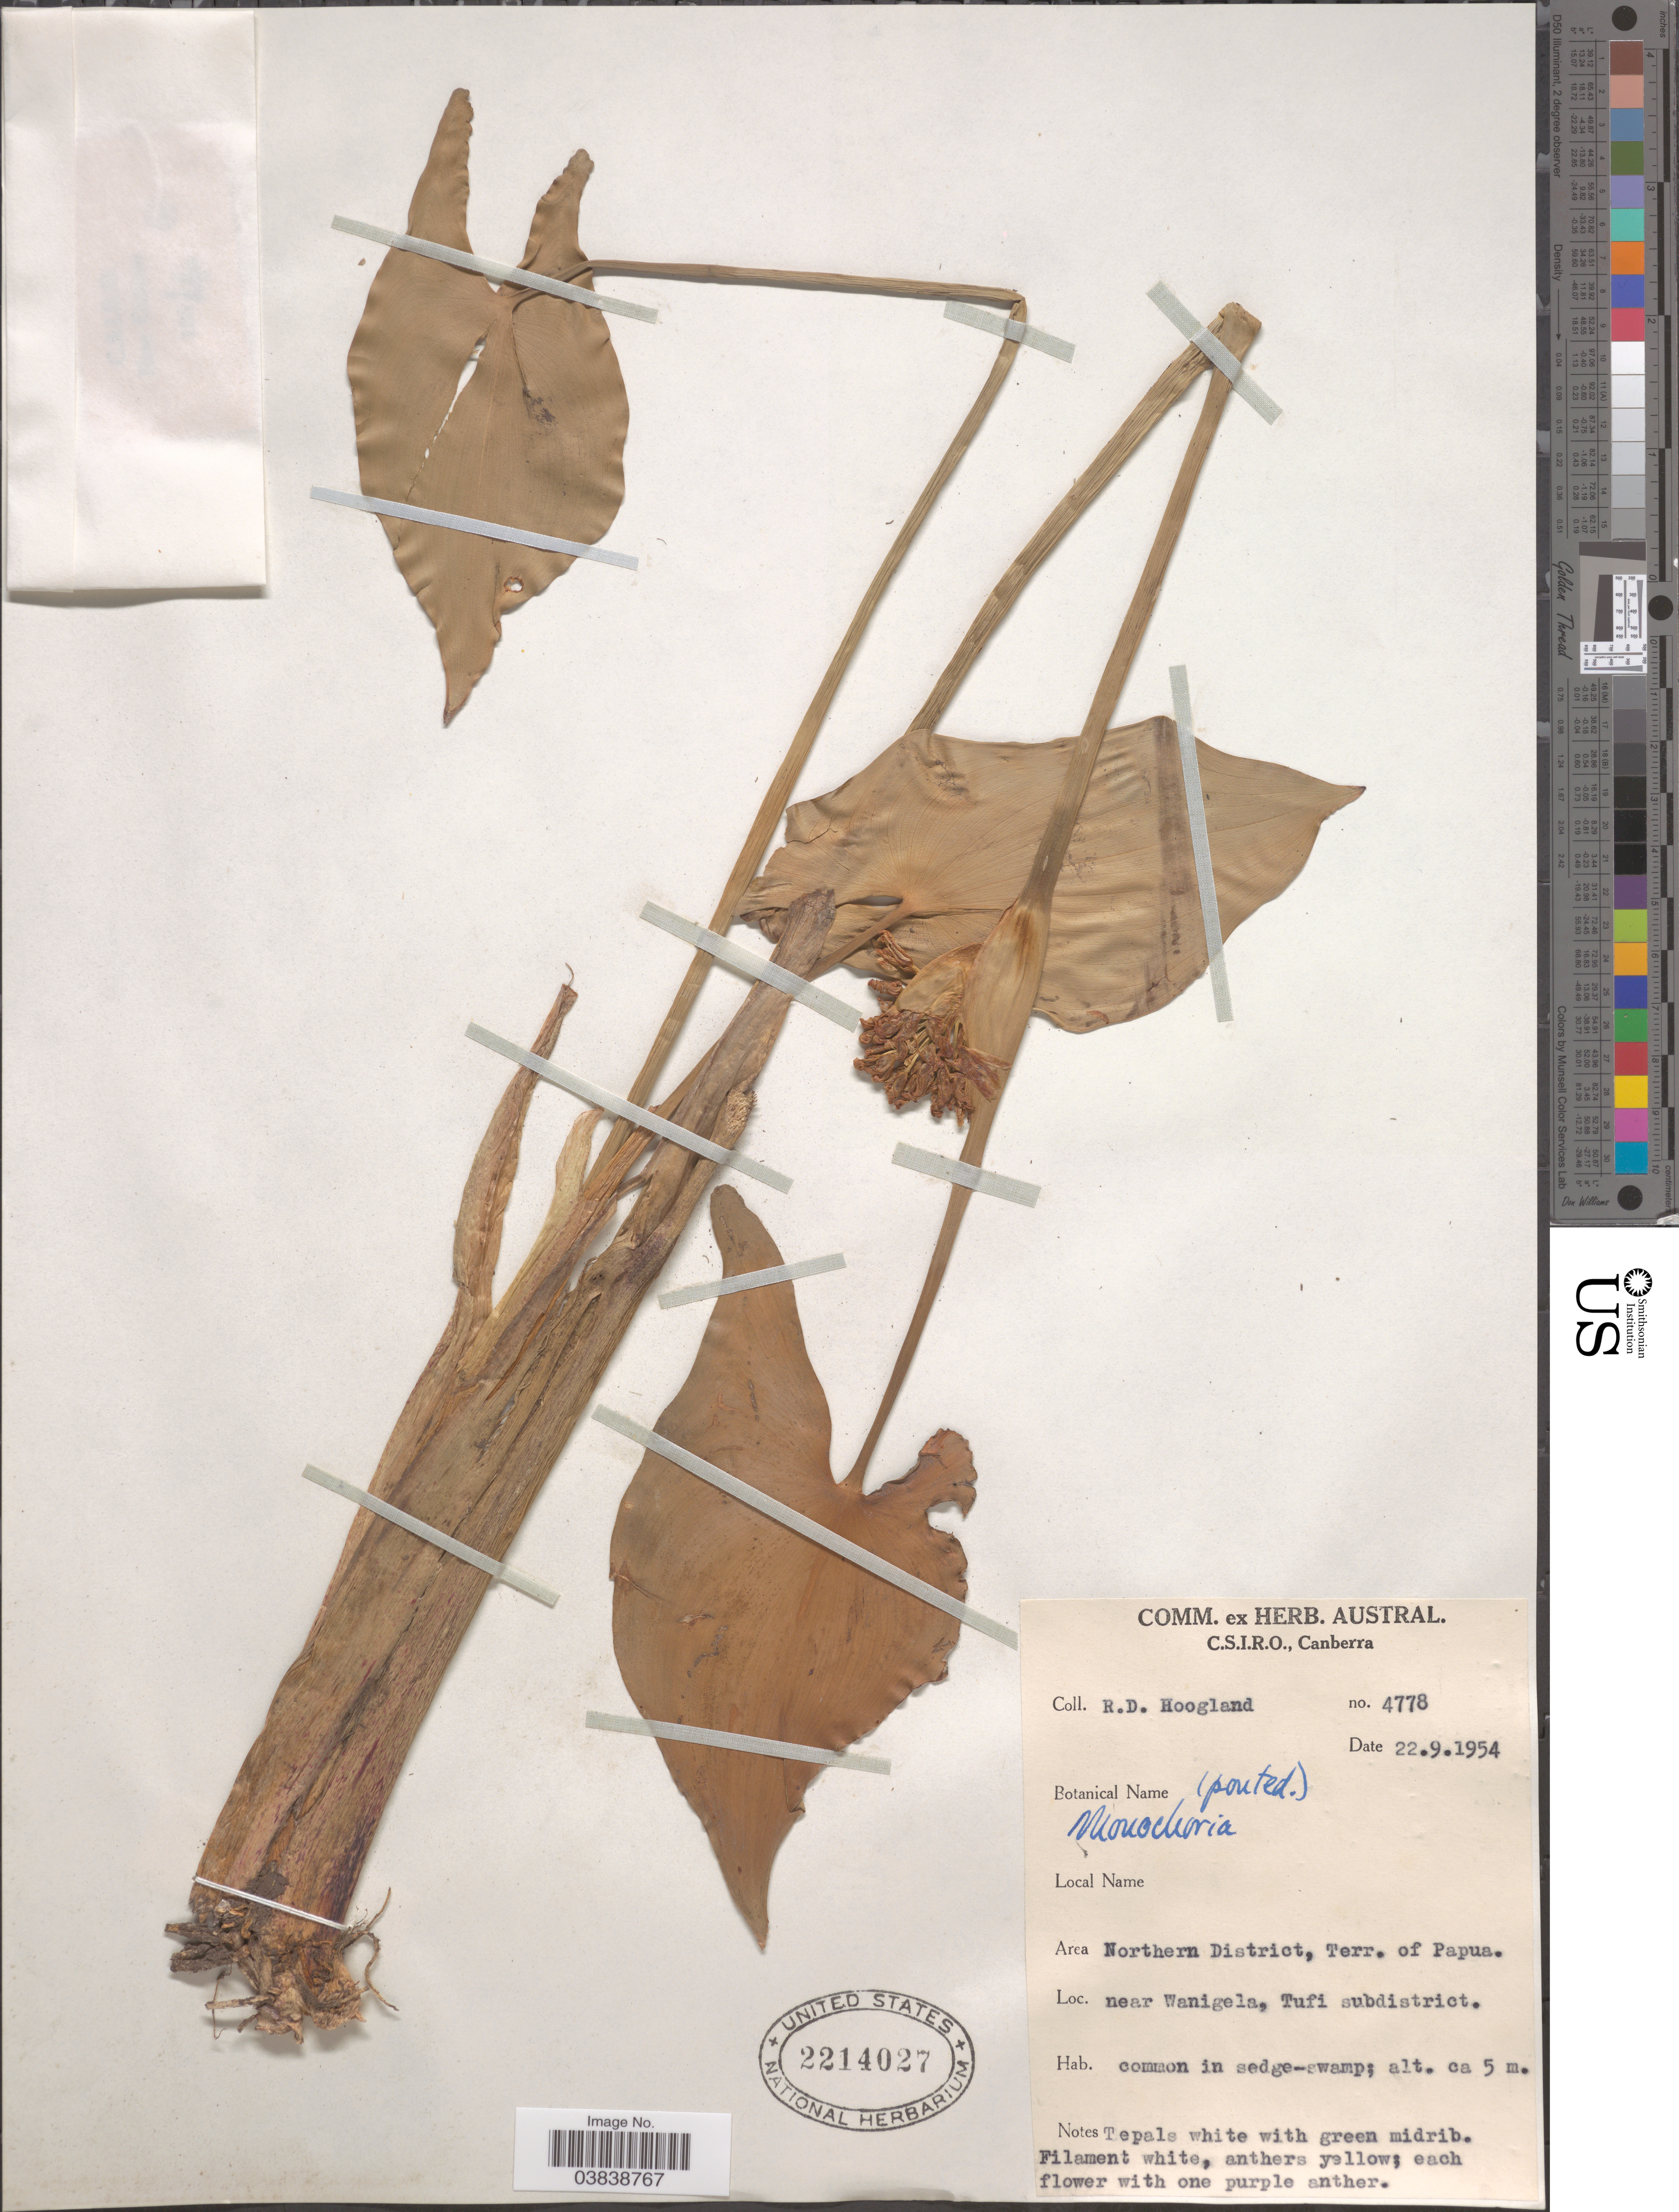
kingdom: Plantae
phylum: Tracheophyta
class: Liliopsida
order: Commelinales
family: Pontederiaceae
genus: Monochoria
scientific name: Monochoria sp.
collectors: R. D. Hoogland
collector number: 4778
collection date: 1954-09-22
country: Papua New Guinea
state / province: Northern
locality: Area Northern District, Terr. of Papua. Near Wanigela, Tufi subdistrict.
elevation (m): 5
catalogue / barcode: US 2214027